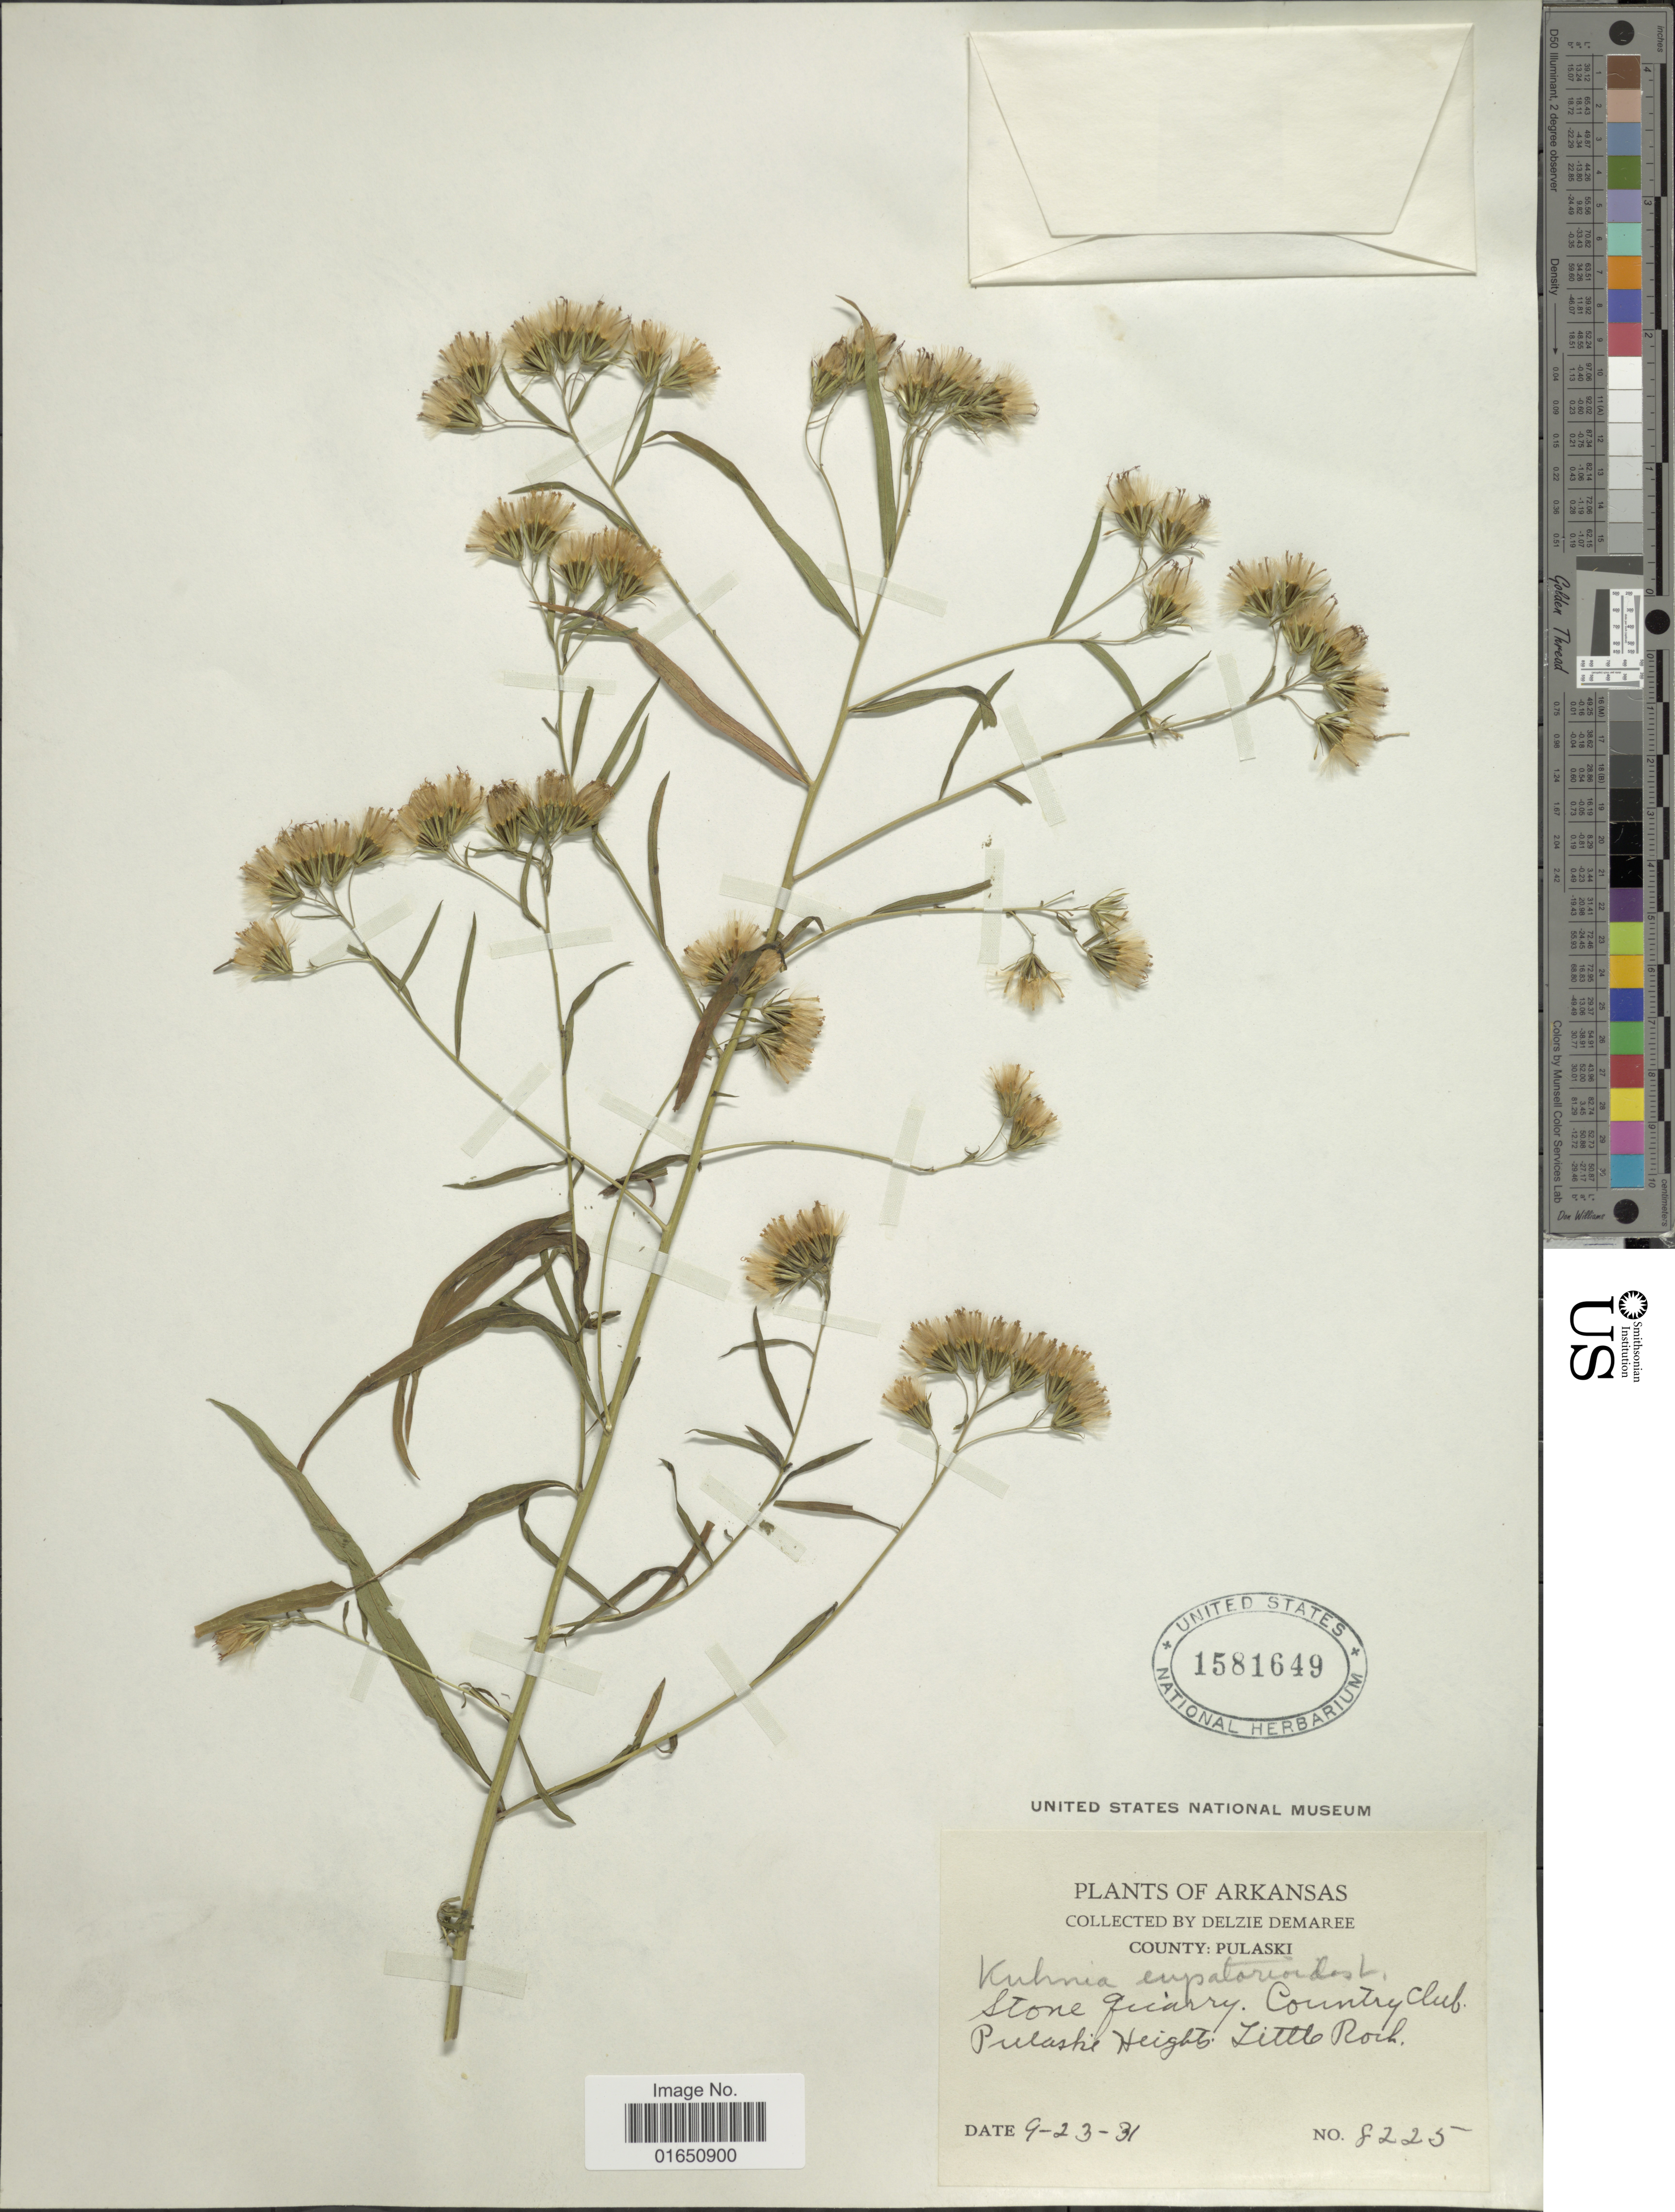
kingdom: Plantae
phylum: Tracheophyta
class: Magnoliopsida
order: Asterales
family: Asteraceae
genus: Brickellia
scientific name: Brickellia eupatorioides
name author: (L.) Shinners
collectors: D. Demaree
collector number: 8225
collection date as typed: Transcribed d/m/y: 23/9/31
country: United States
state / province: Arkansas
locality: County: Pulaski. Stone Quarry. Country Club. Pulaski Heights. Little Rock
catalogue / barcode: US 1581649